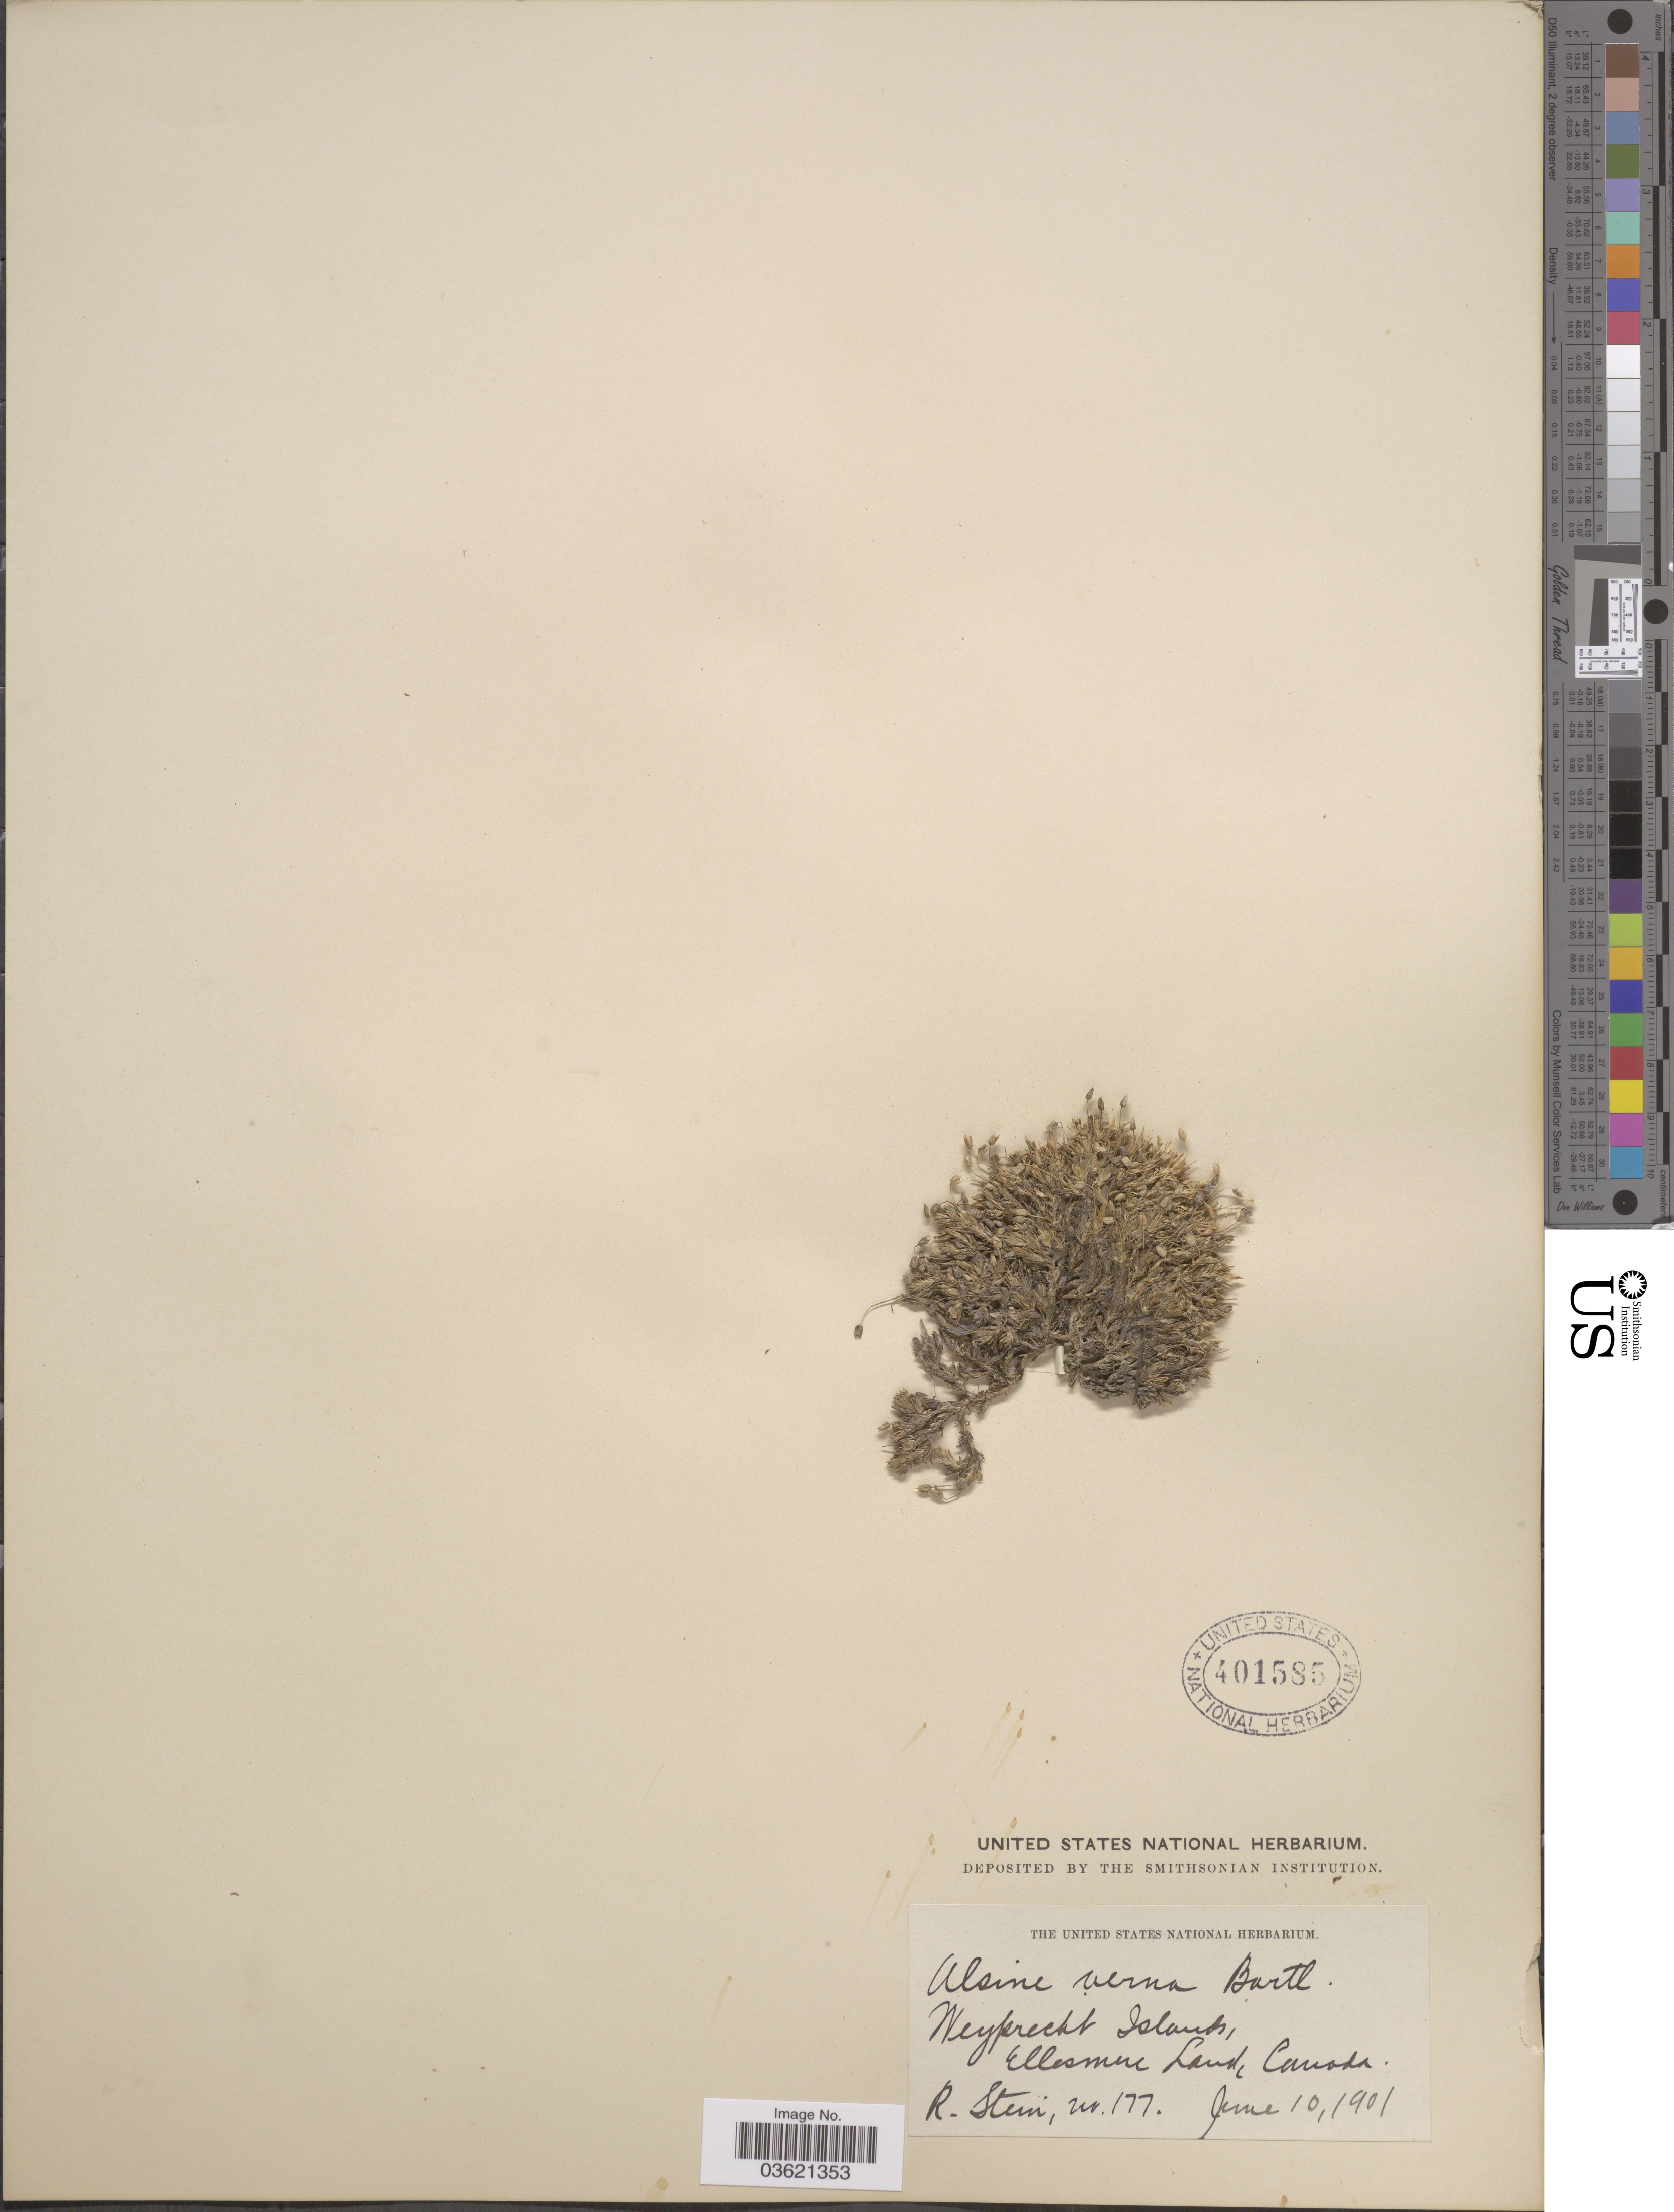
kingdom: Plantae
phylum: Tracheophyta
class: Magnoliopsida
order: Caryophyllales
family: Caryophyllaceae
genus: Arenaria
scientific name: Arenaria verna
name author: L.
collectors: R. Stein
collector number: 177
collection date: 1901-06-10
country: Canada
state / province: Nunavut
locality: Weyprecht Islands, Ellesmere Land.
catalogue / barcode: US 401585